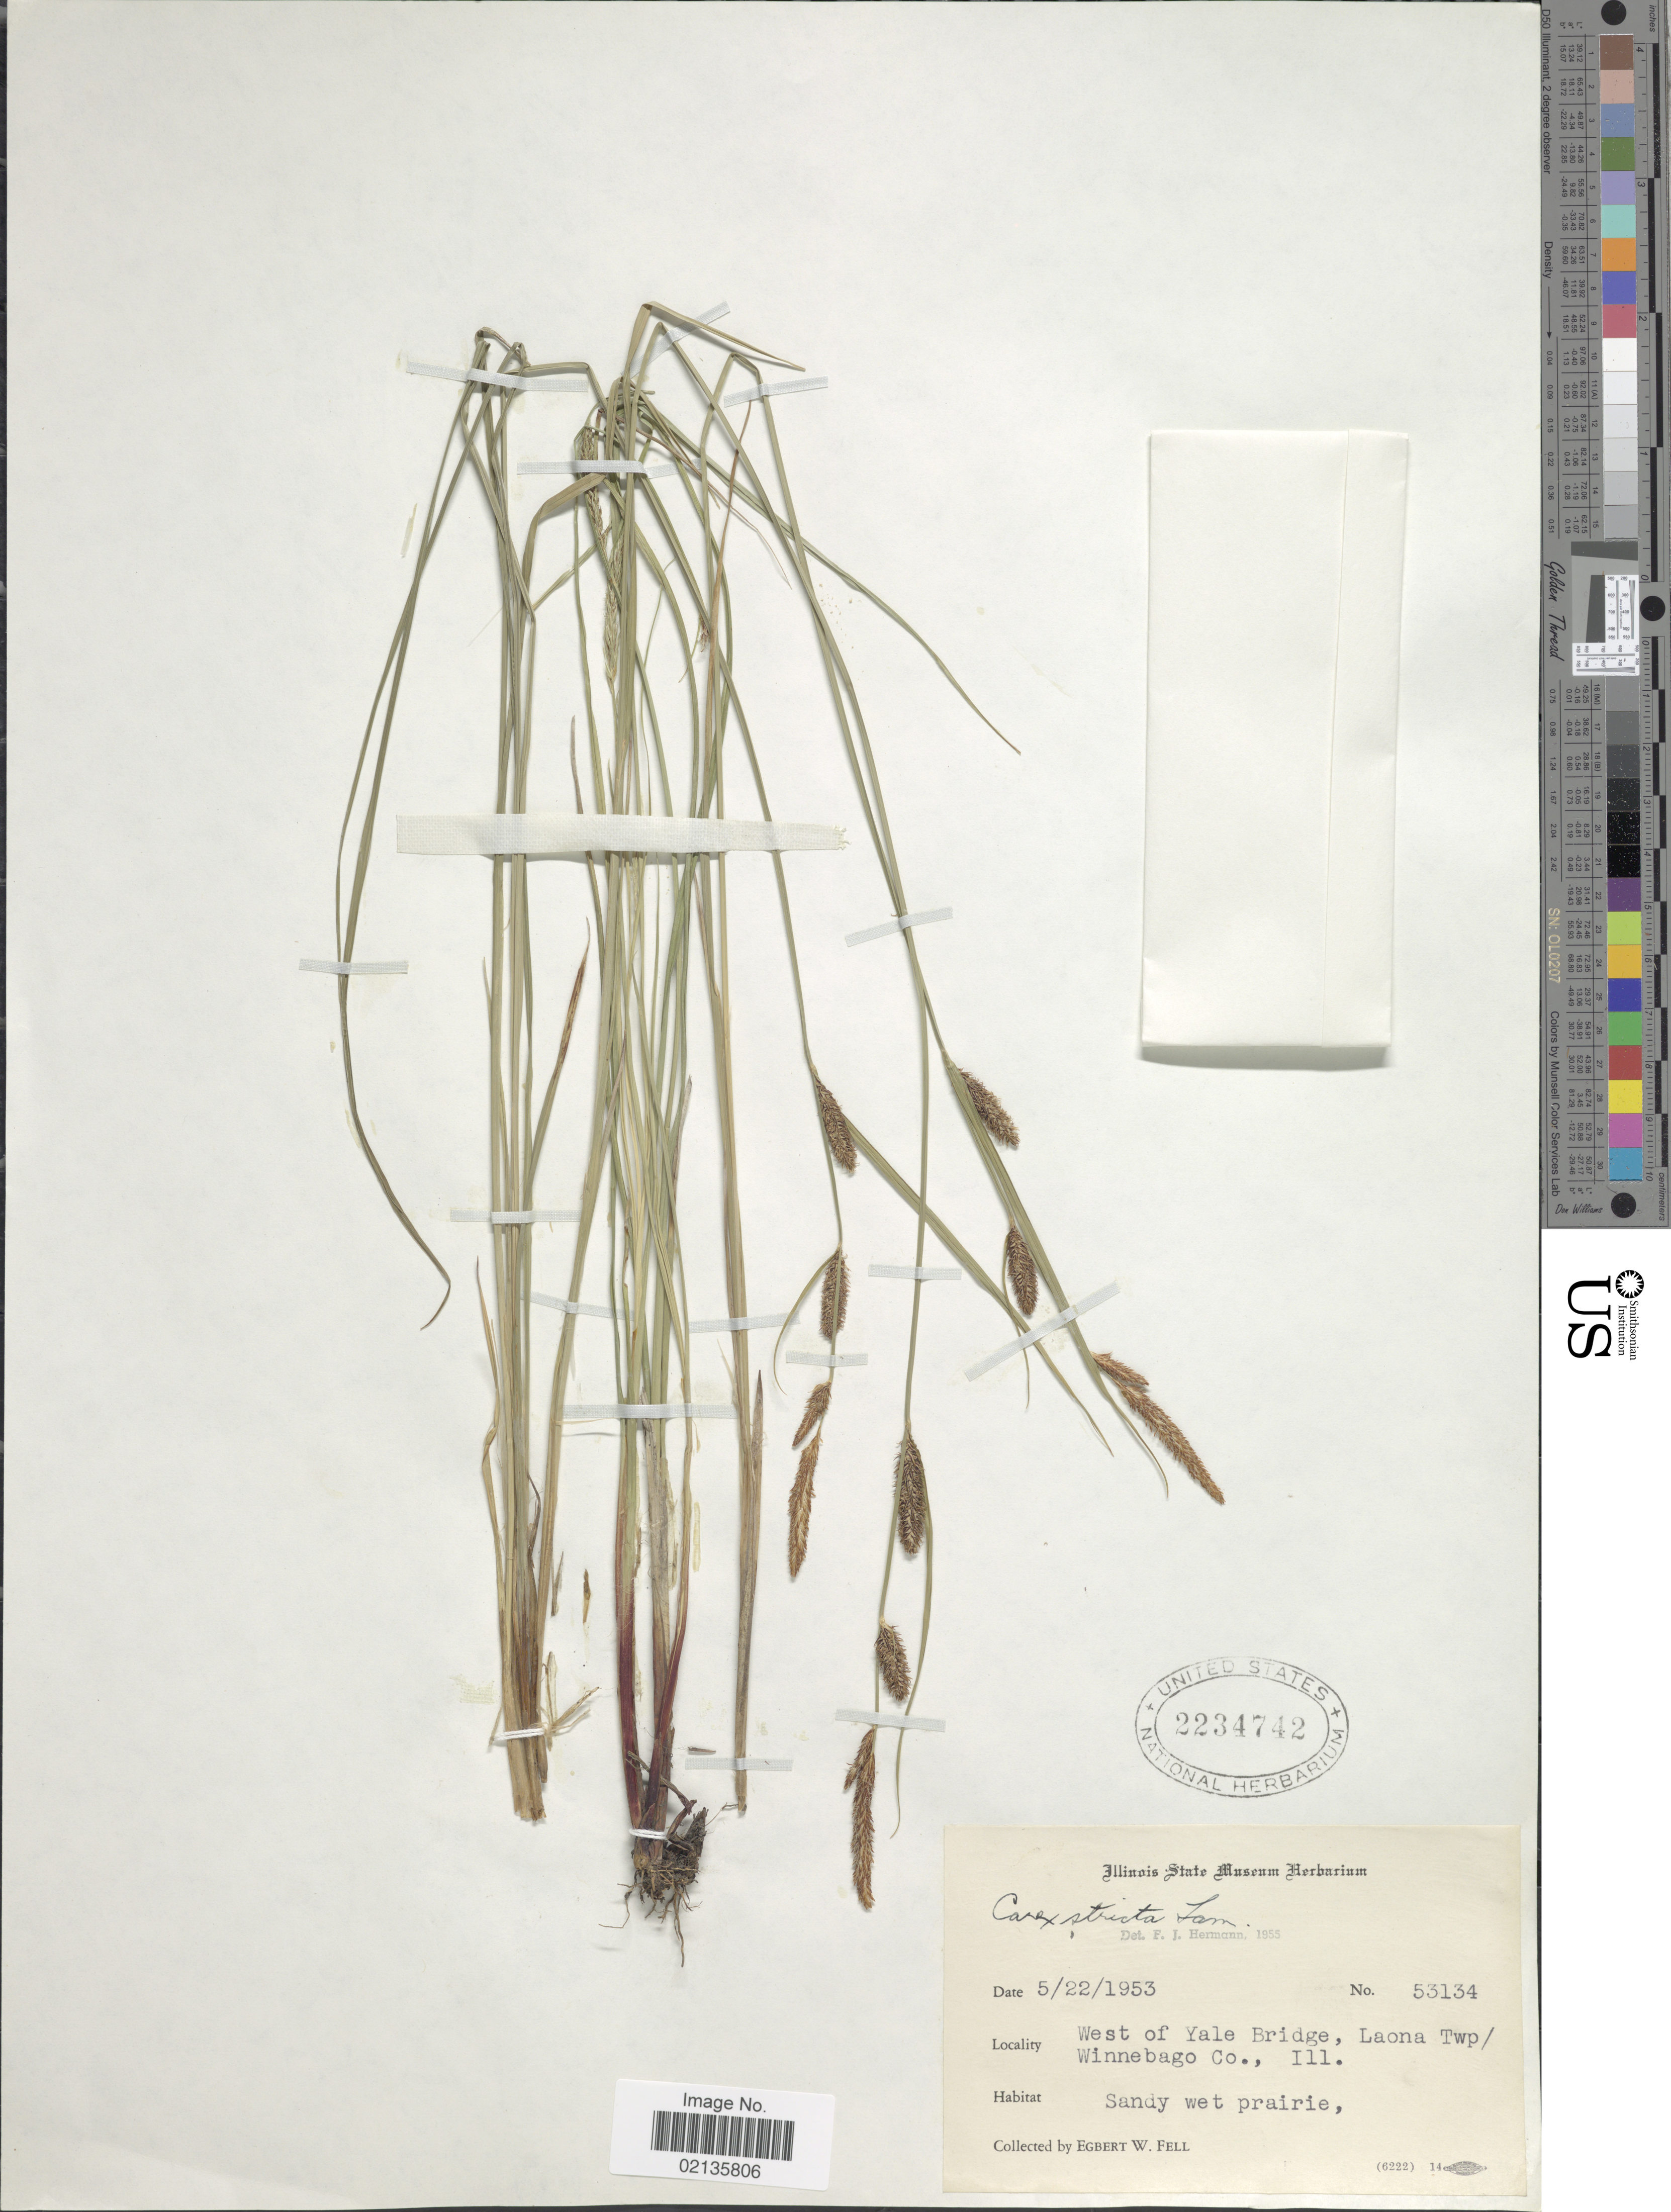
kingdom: Plantae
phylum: Tracheophyta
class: Liliopsida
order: Poales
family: Cyperaceae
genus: Carex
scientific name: Carex stricta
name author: Lam.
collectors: G. Fell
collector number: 53134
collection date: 1953-05-22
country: United States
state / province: Illinois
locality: West of Yale Bridge, Laona Twp/Winnebago Co., Ill.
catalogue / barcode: US 2234742